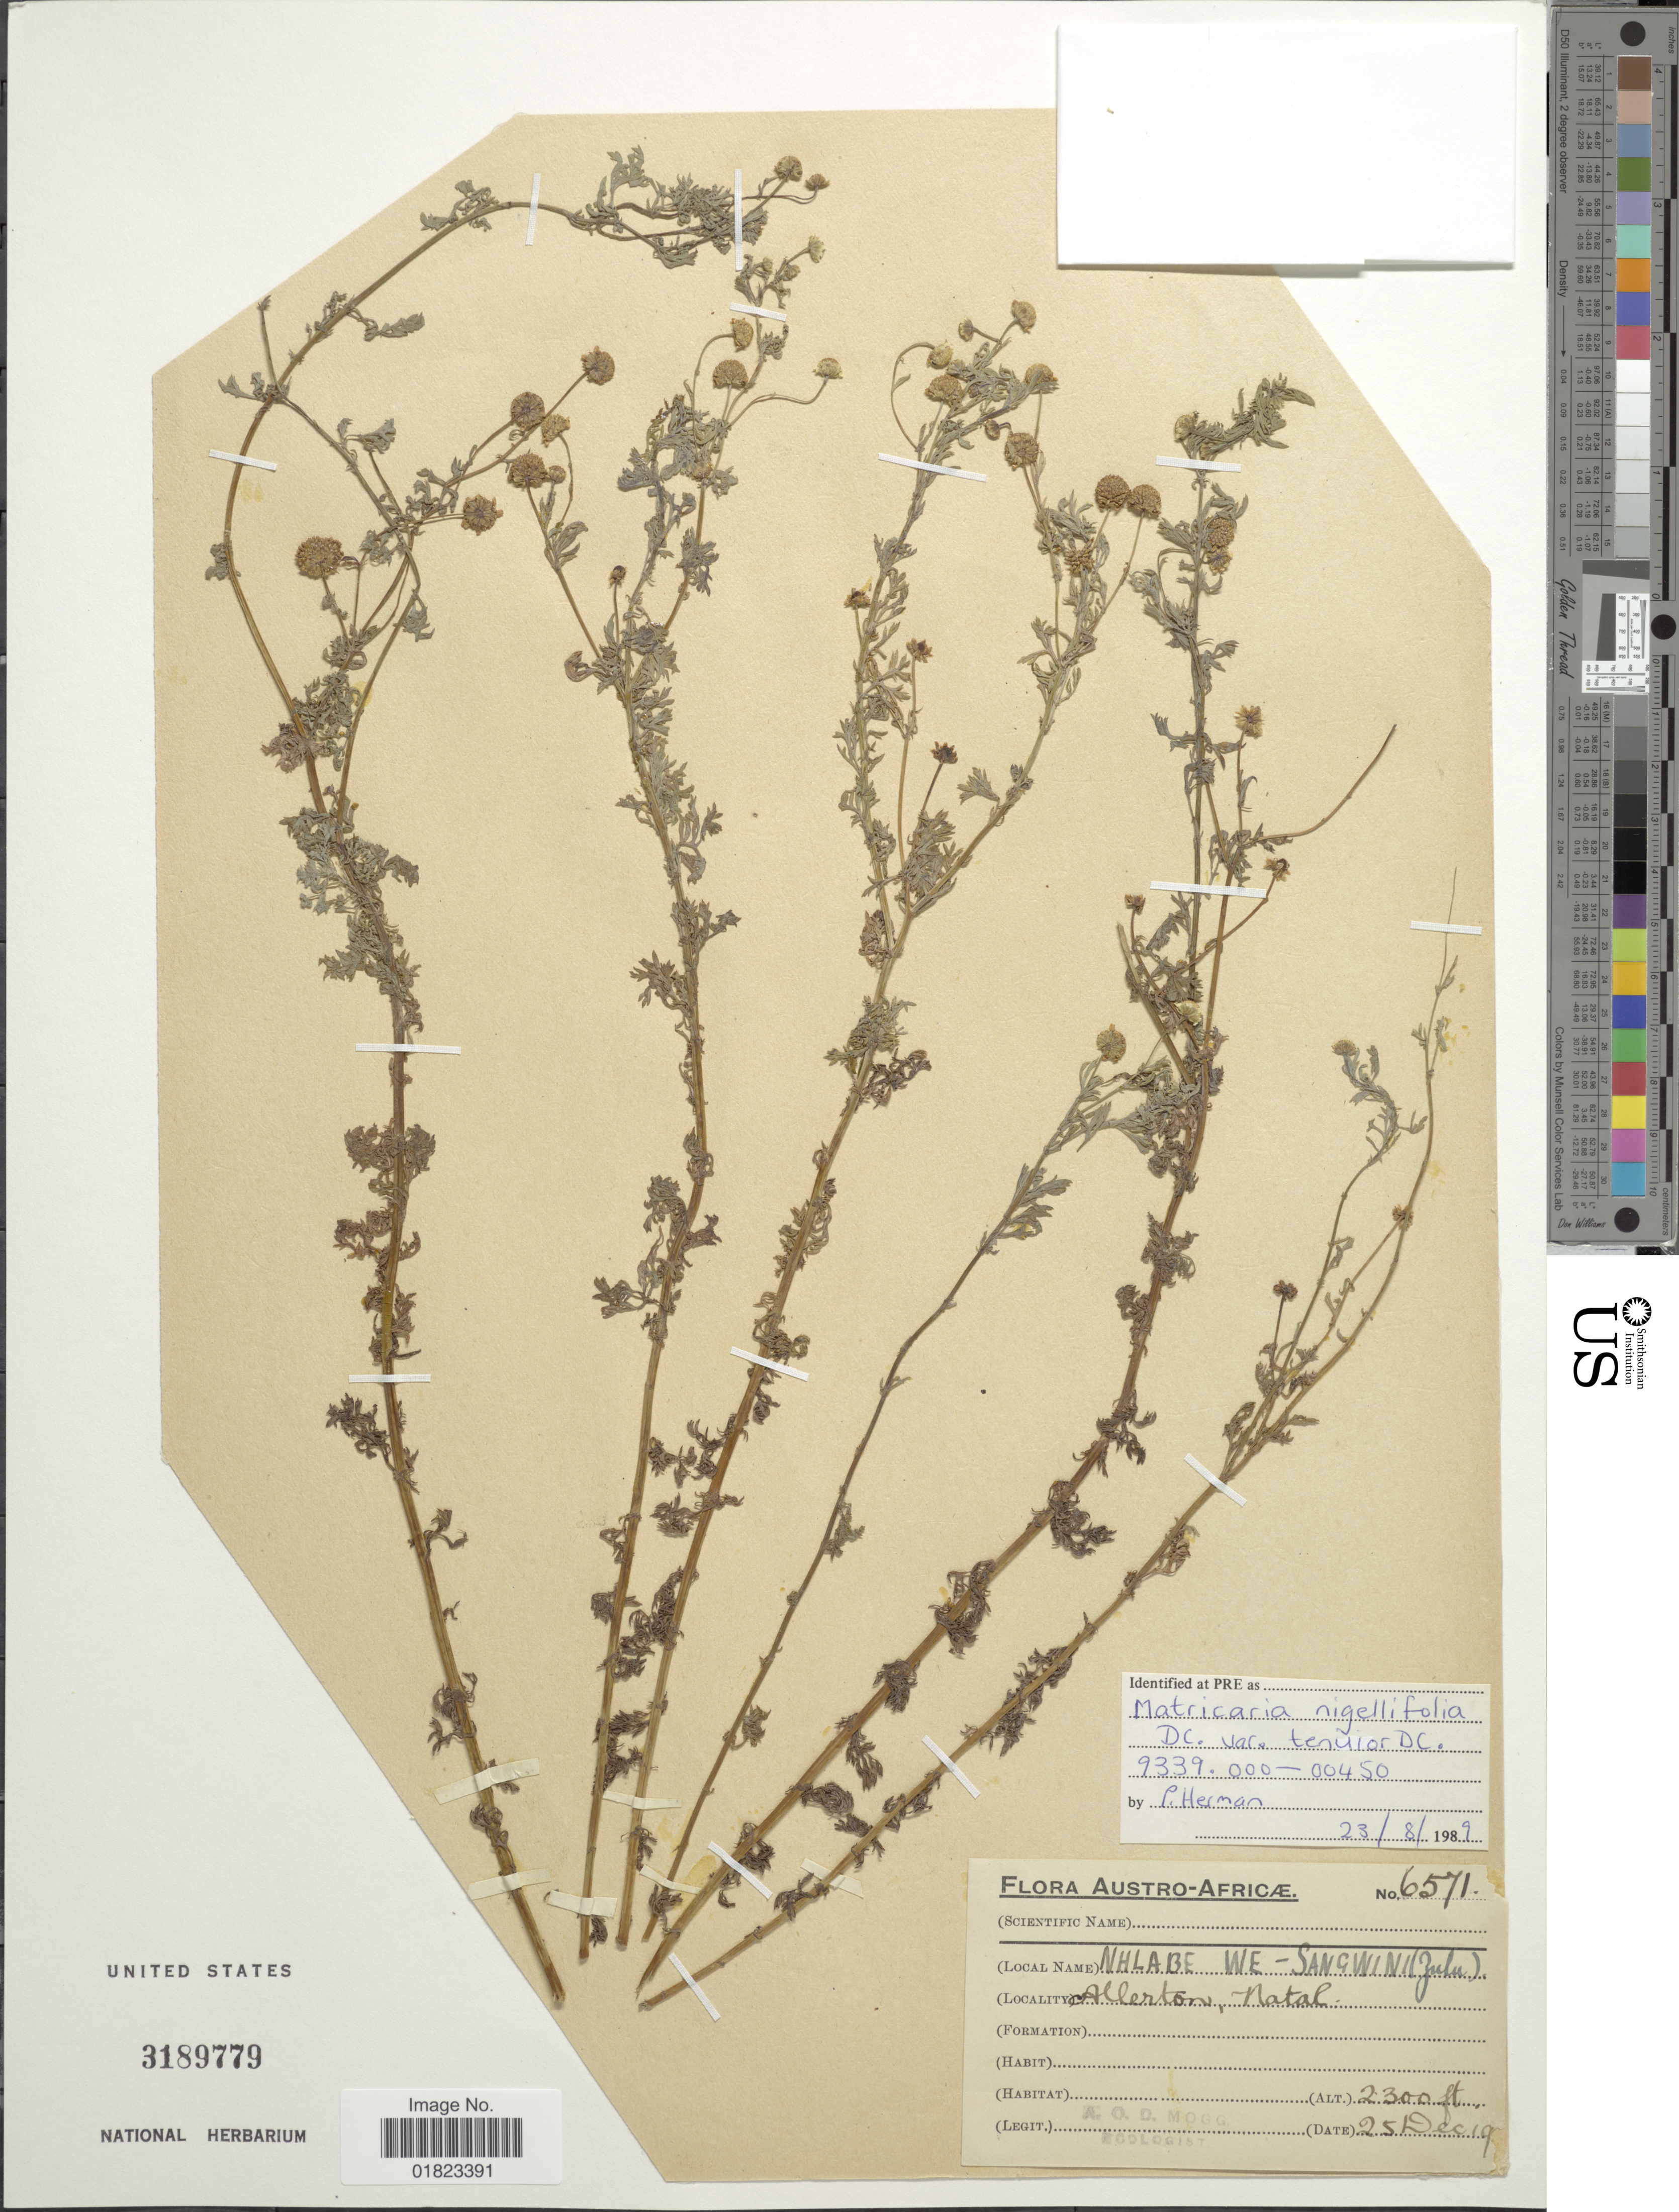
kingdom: Plantae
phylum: Tracheophyta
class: Magnoliopsida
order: Asterales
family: Asteraceae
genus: Matricaria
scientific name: Matricaria nigelifolia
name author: DC.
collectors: A. O. Mogg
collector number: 6571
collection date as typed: Transcribed d/m/y: 25/12/19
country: South Africa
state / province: KwaZulu-Natal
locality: Allerton, Natal.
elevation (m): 701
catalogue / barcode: US 3189779